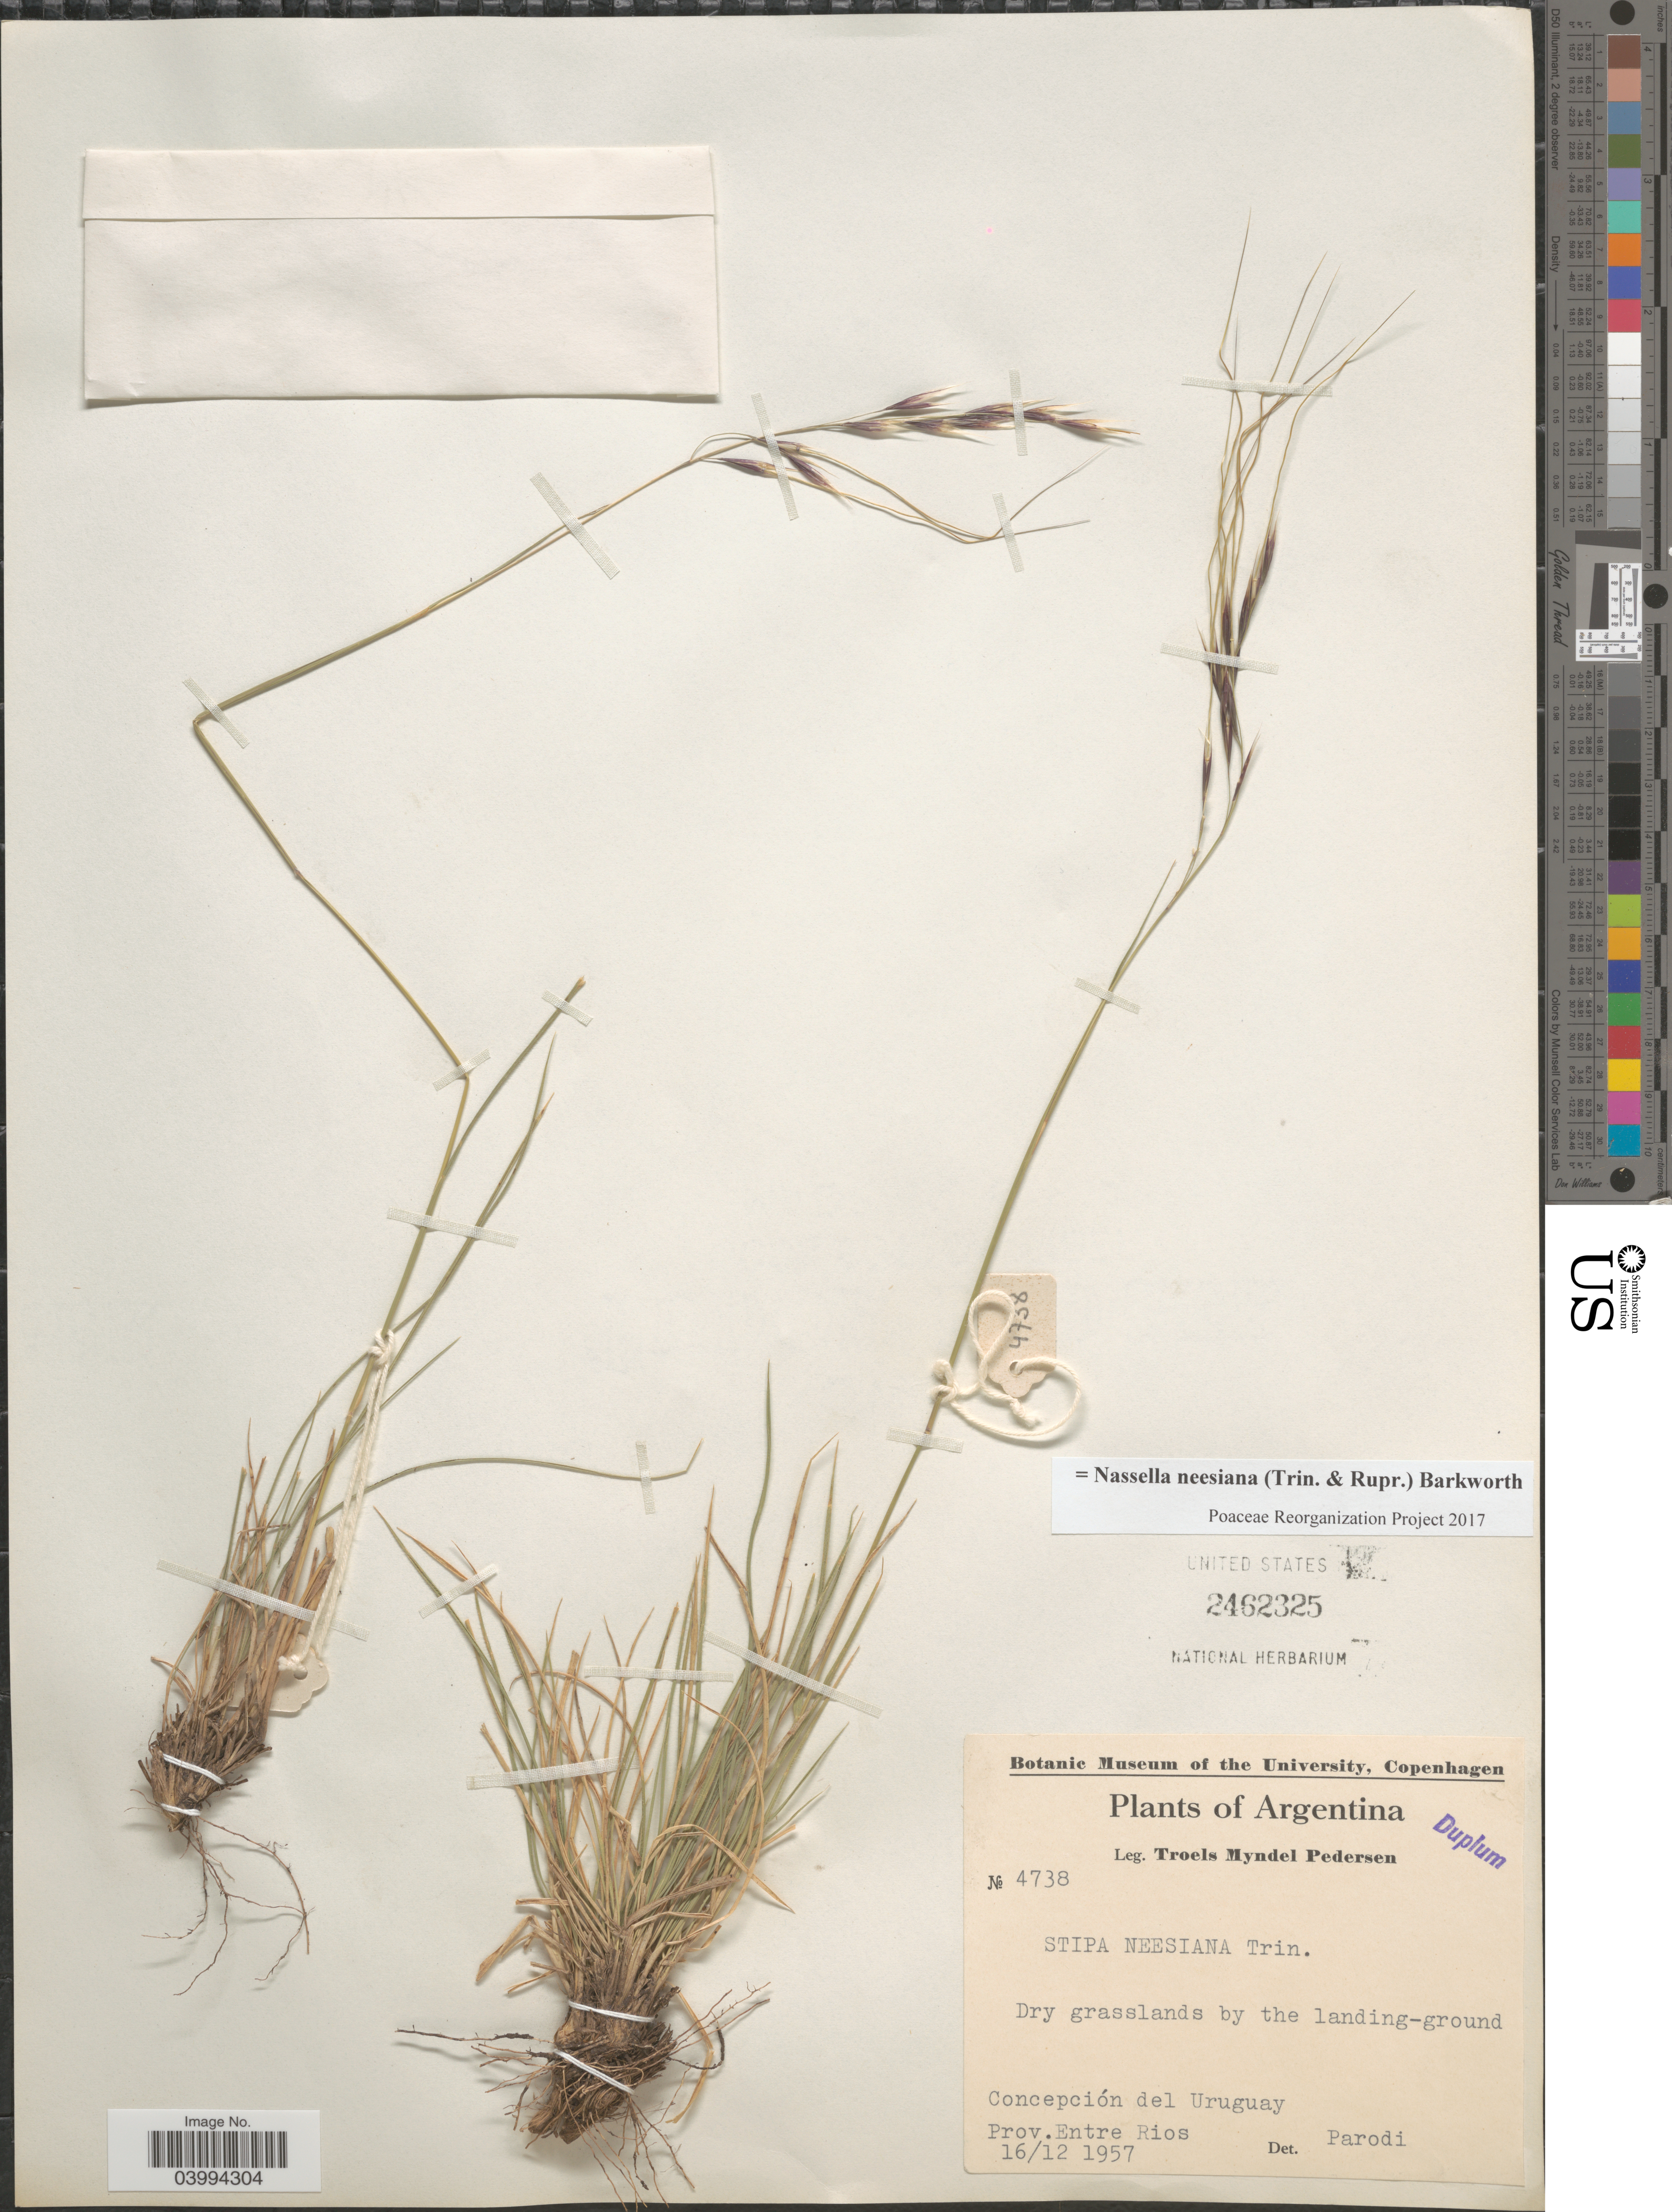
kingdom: Plantae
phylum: Tracheophyta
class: Liliopsida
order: Poales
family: Poaceae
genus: Nassella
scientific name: Nassella neesiana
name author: (Trin. & Rupr.) Barkworth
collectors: T. Pederson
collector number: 4738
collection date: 1957-12-16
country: Argentina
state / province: Entre Rios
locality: Concepción del Uruguay.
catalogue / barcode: US 2462325